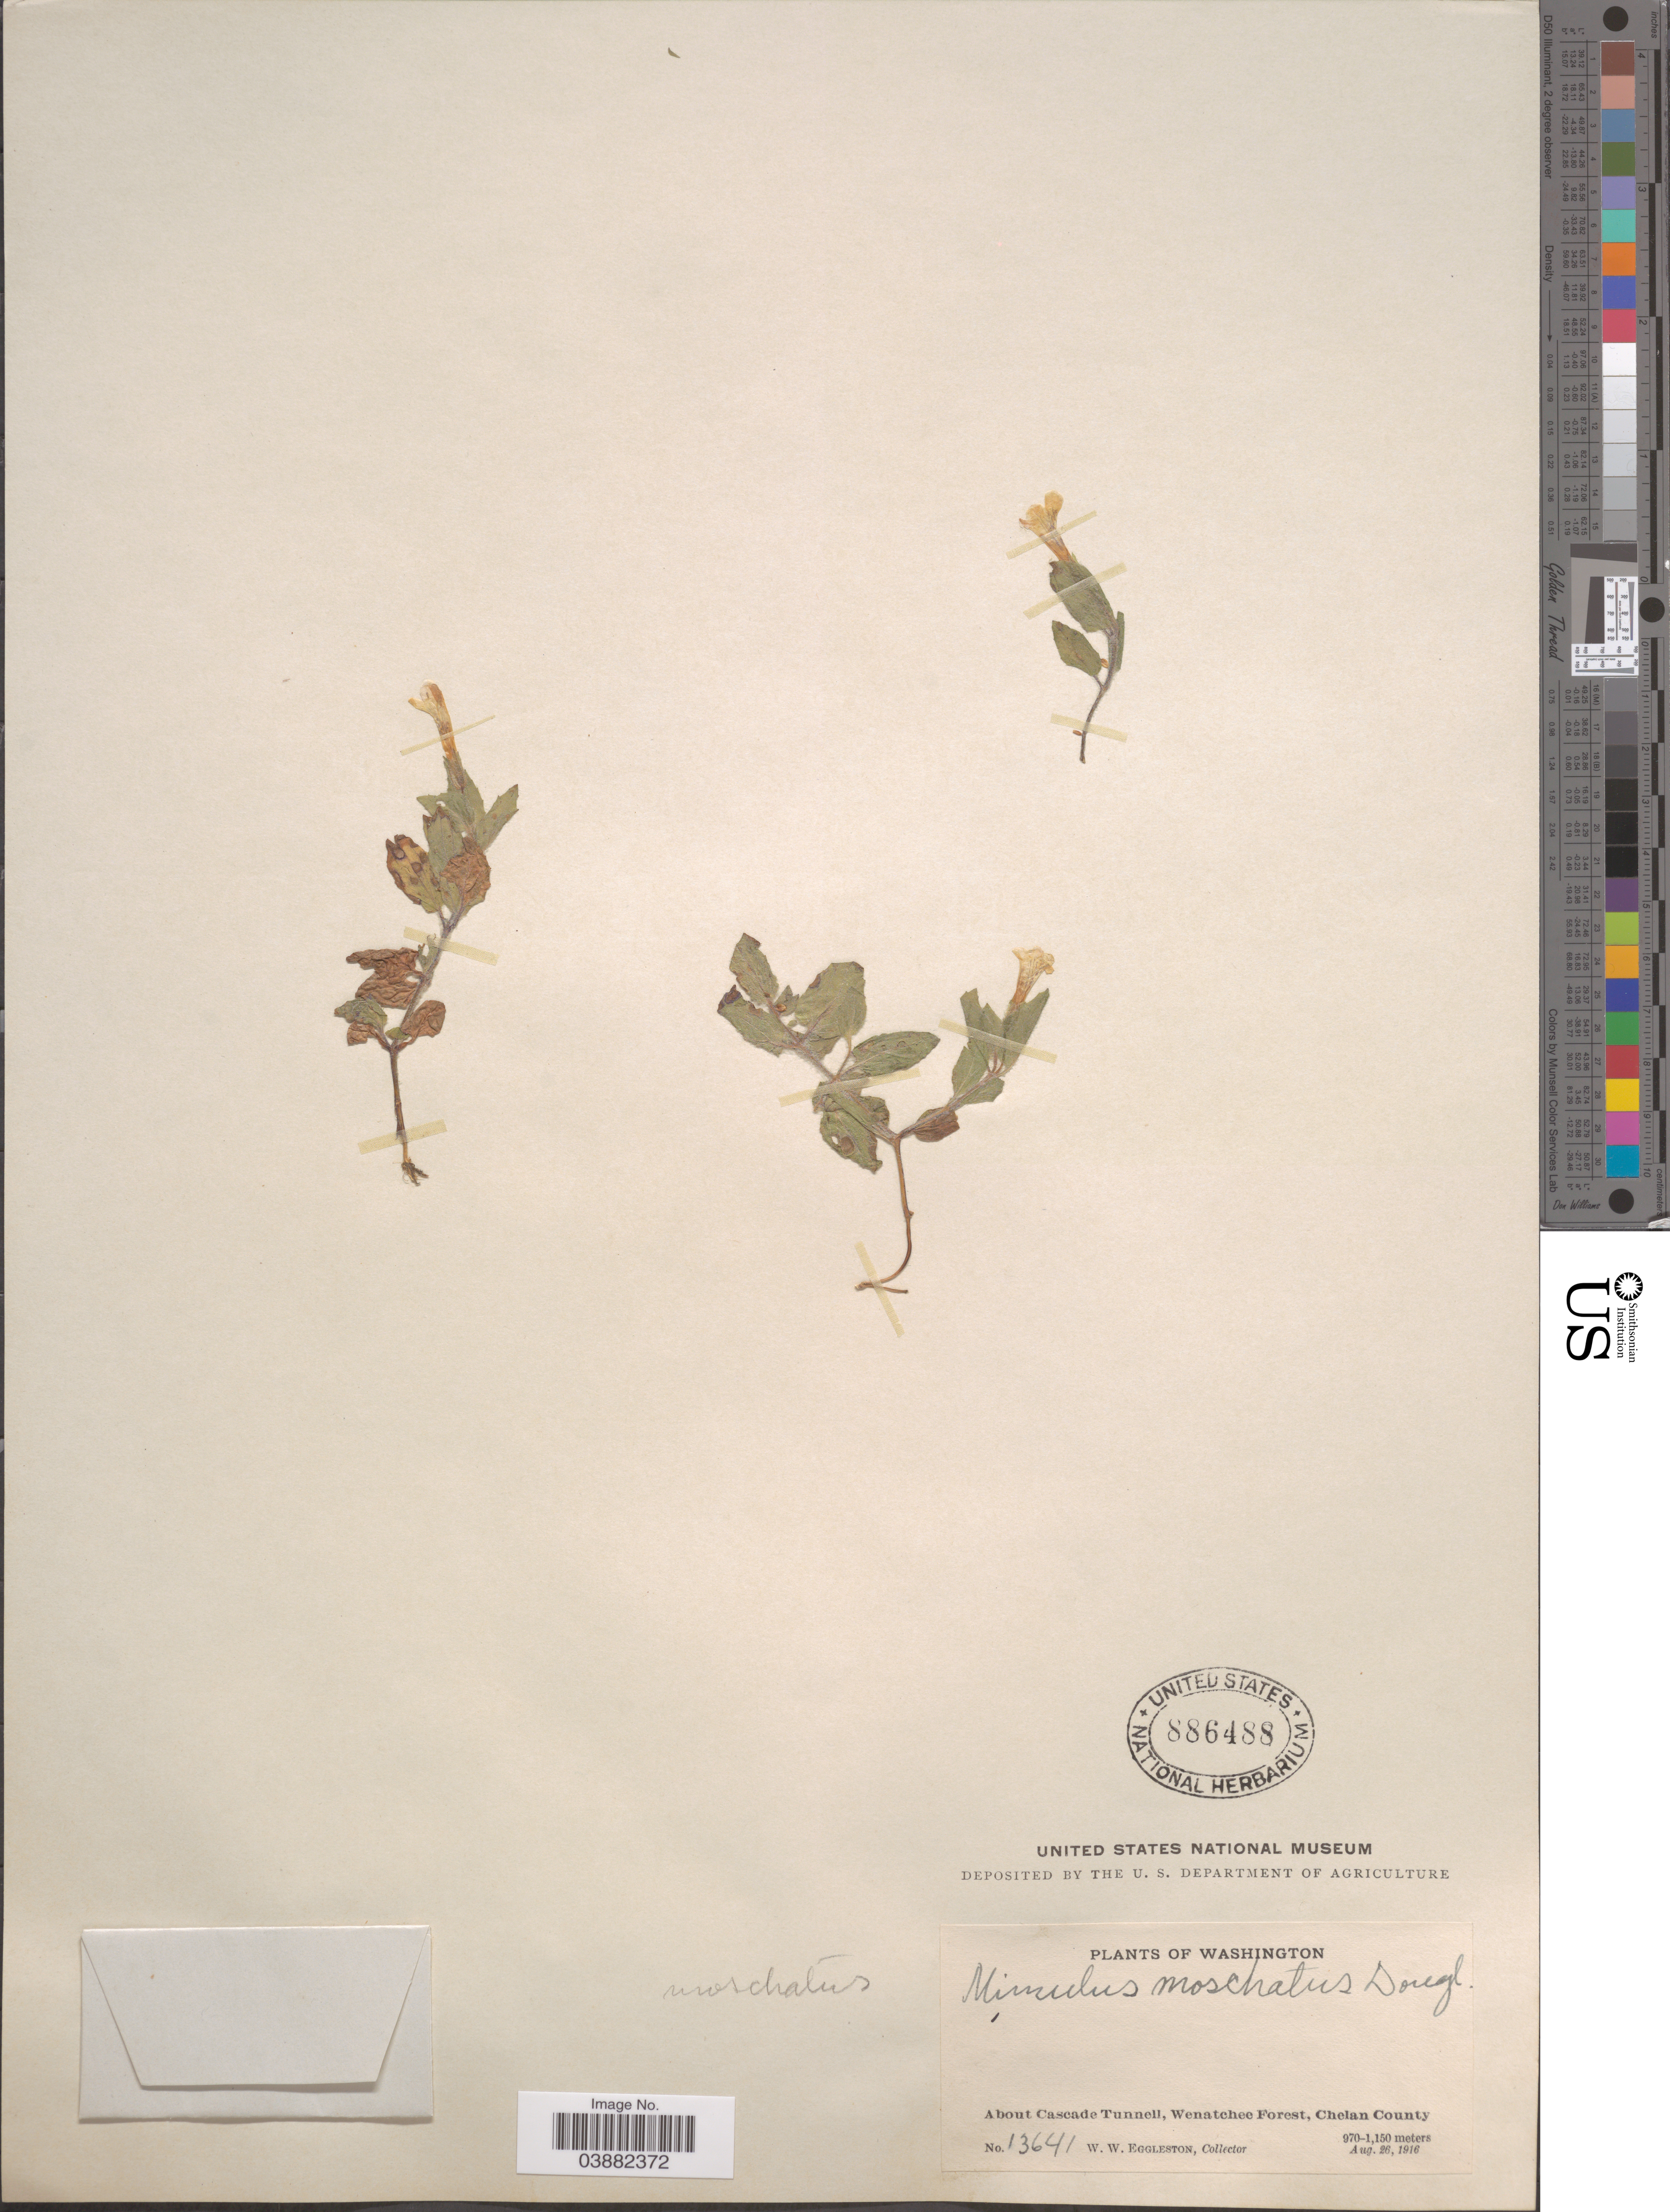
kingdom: Plantae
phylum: Tracheophyta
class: Magnoliopsida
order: Lamiales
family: Phrymaceae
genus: Mimulus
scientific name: Mimulus moschatus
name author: Douglas ex Lindl.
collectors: W. W. Eggleston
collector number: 13641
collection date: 1916-08-26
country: United States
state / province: Washington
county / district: Chelan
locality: About Cascade Tunnell, Wenatchee Forest, Chelan County.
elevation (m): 970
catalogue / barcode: US 886488